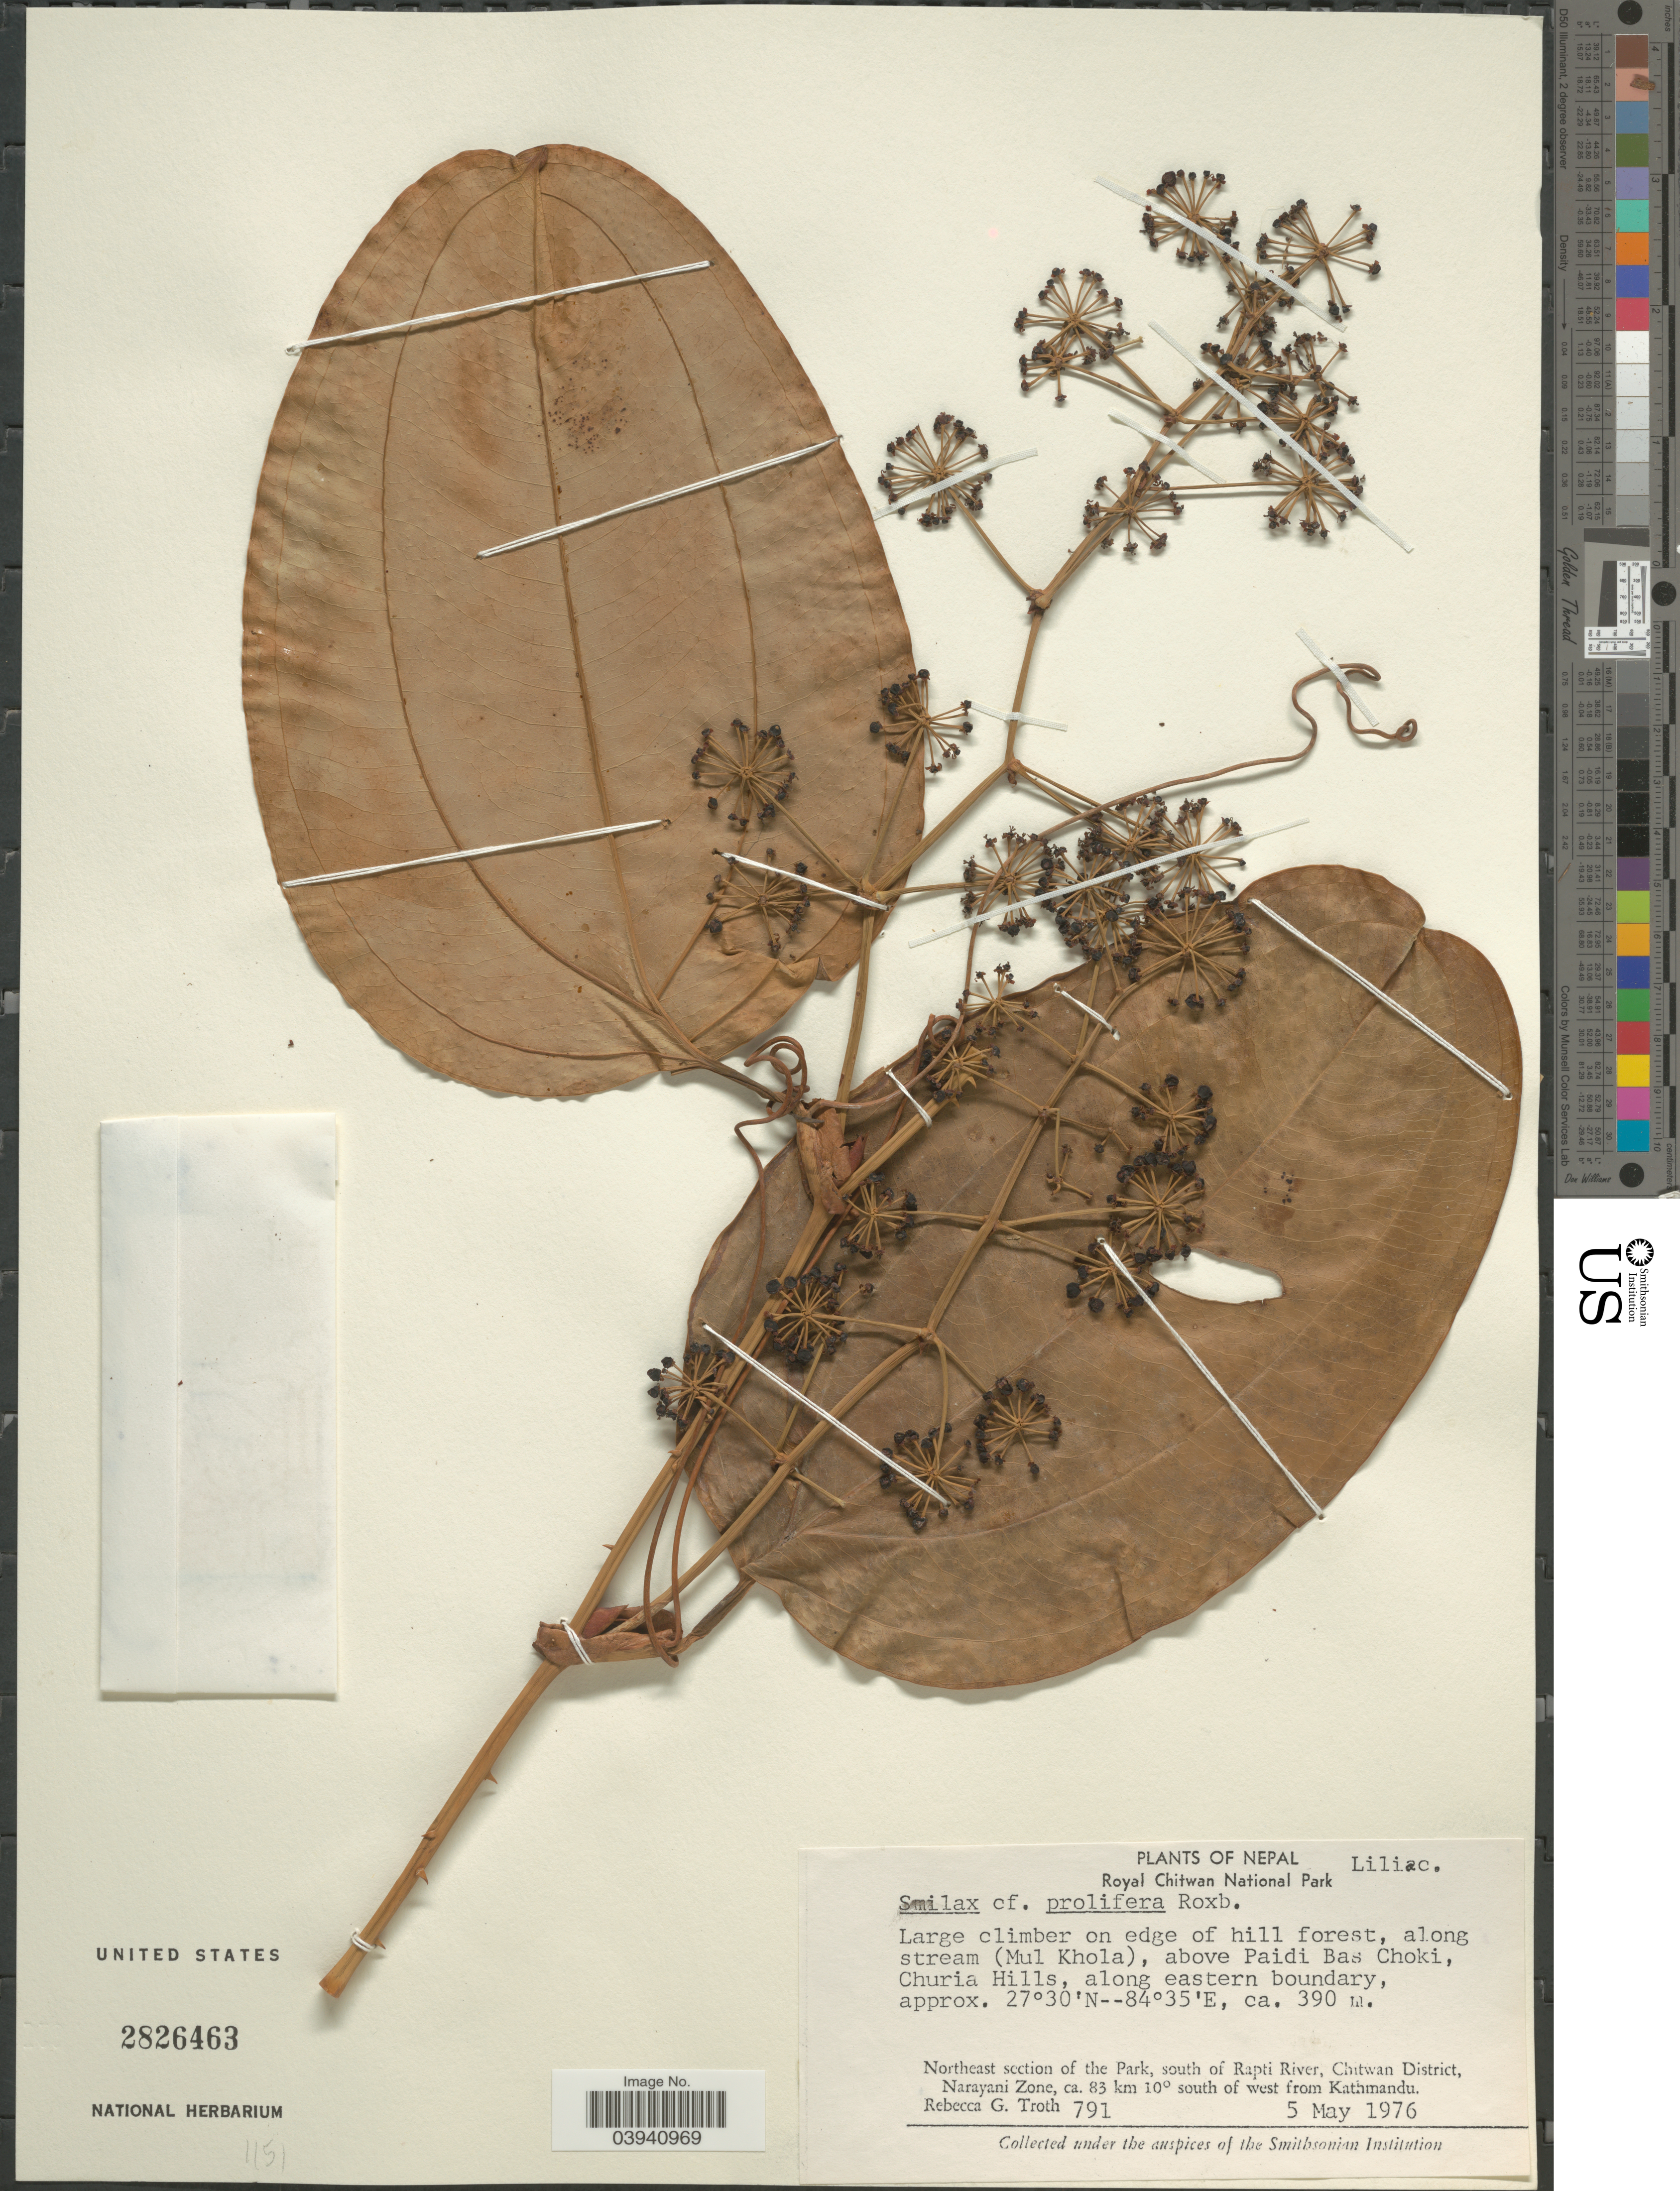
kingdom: Plantae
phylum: Tracheophyta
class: Liliopsida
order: Liliales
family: Smilacaceae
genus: Smilax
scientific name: Smilax prolifera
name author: Roxb.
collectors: R. Troth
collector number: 791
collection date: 1976-05-05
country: Nepal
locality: Royal Chitwan National Park. Large climber on edge of hill forest, along stream (Mul Khola), above Paidi Bas Choki, Churia Hills, along eastern boundary. Northeast section of the Park, south of Rapti River, Chitwan District, Narayani Zone, ca. 83 km 10º south of west from Kathmandu.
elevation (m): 390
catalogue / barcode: US 2826463